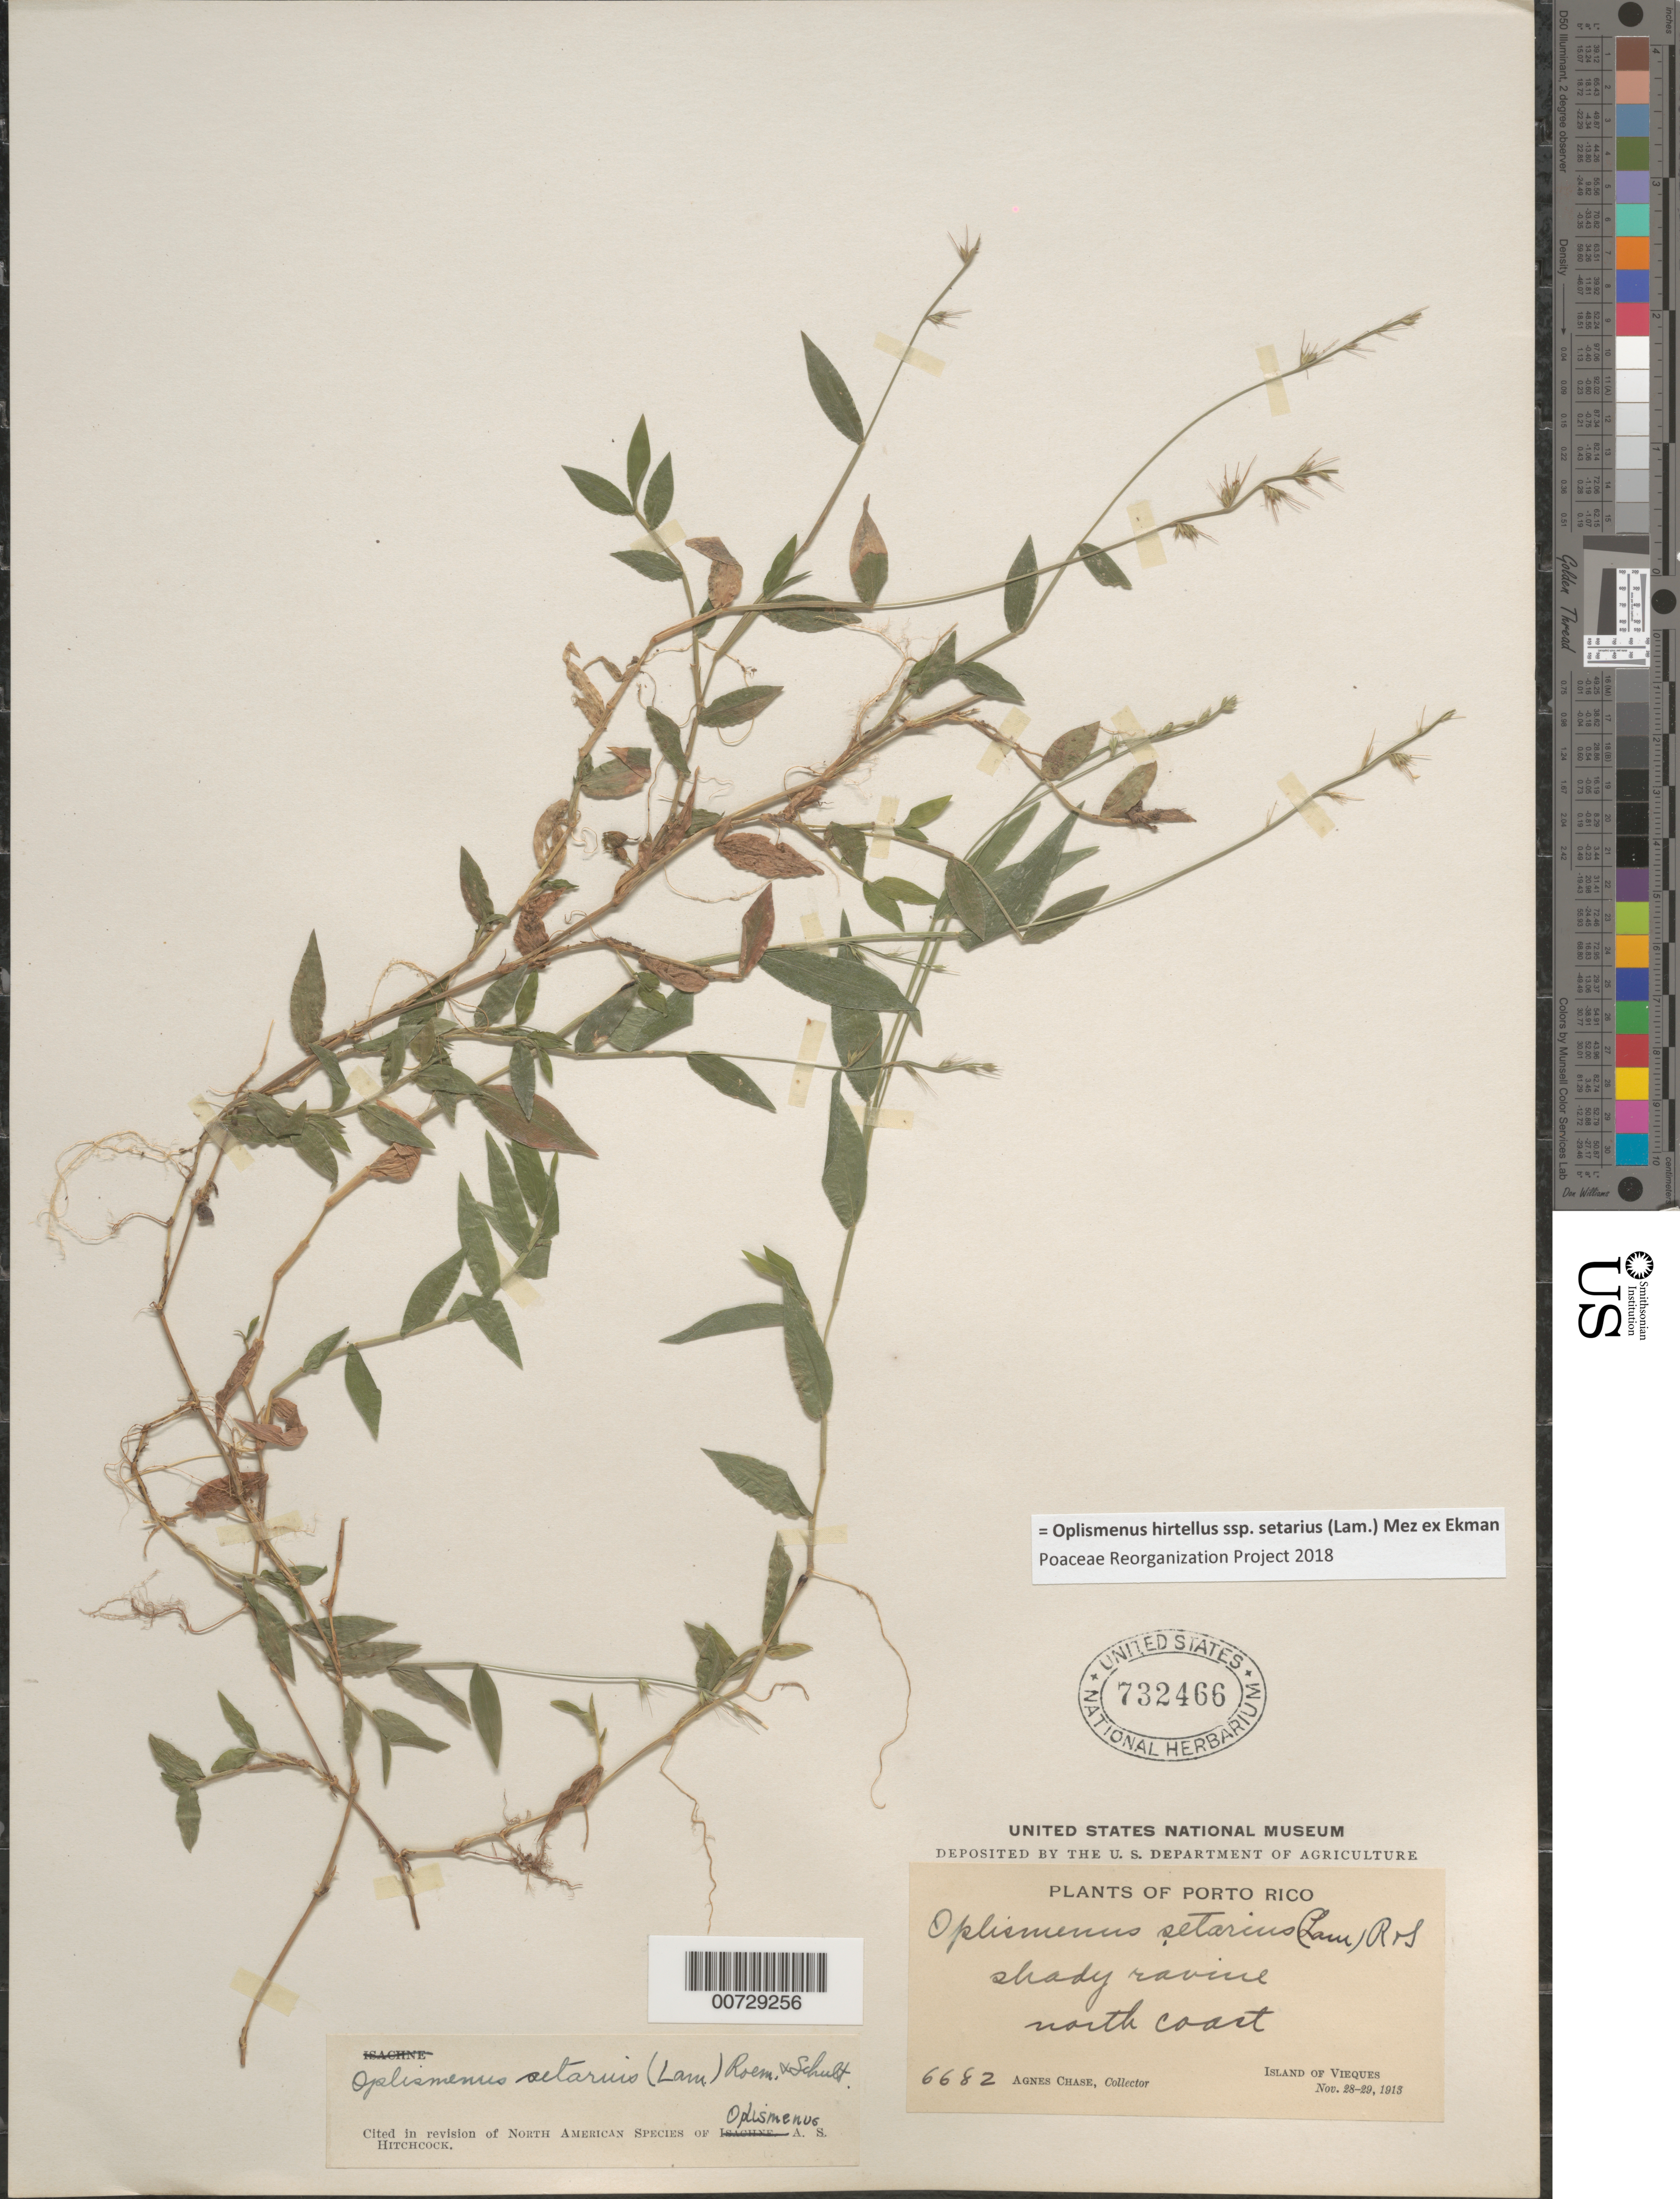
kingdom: Plantae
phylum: Tracheophyta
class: Liliopsida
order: Poales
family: Poaceae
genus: Oplismenus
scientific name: Oplismenus hirtellus subsp. setarius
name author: (Lam.) Mez ex Ekman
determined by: Poaceae Reorganization Project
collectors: A. Chase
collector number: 6682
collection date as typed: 28 Nov 1913 and 29 Nov 1913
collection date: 1913-11-28,1913-11-29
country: Puerto Rico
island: Vieques I.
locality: North Coast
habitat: Shady ravine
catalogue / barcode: US 732466